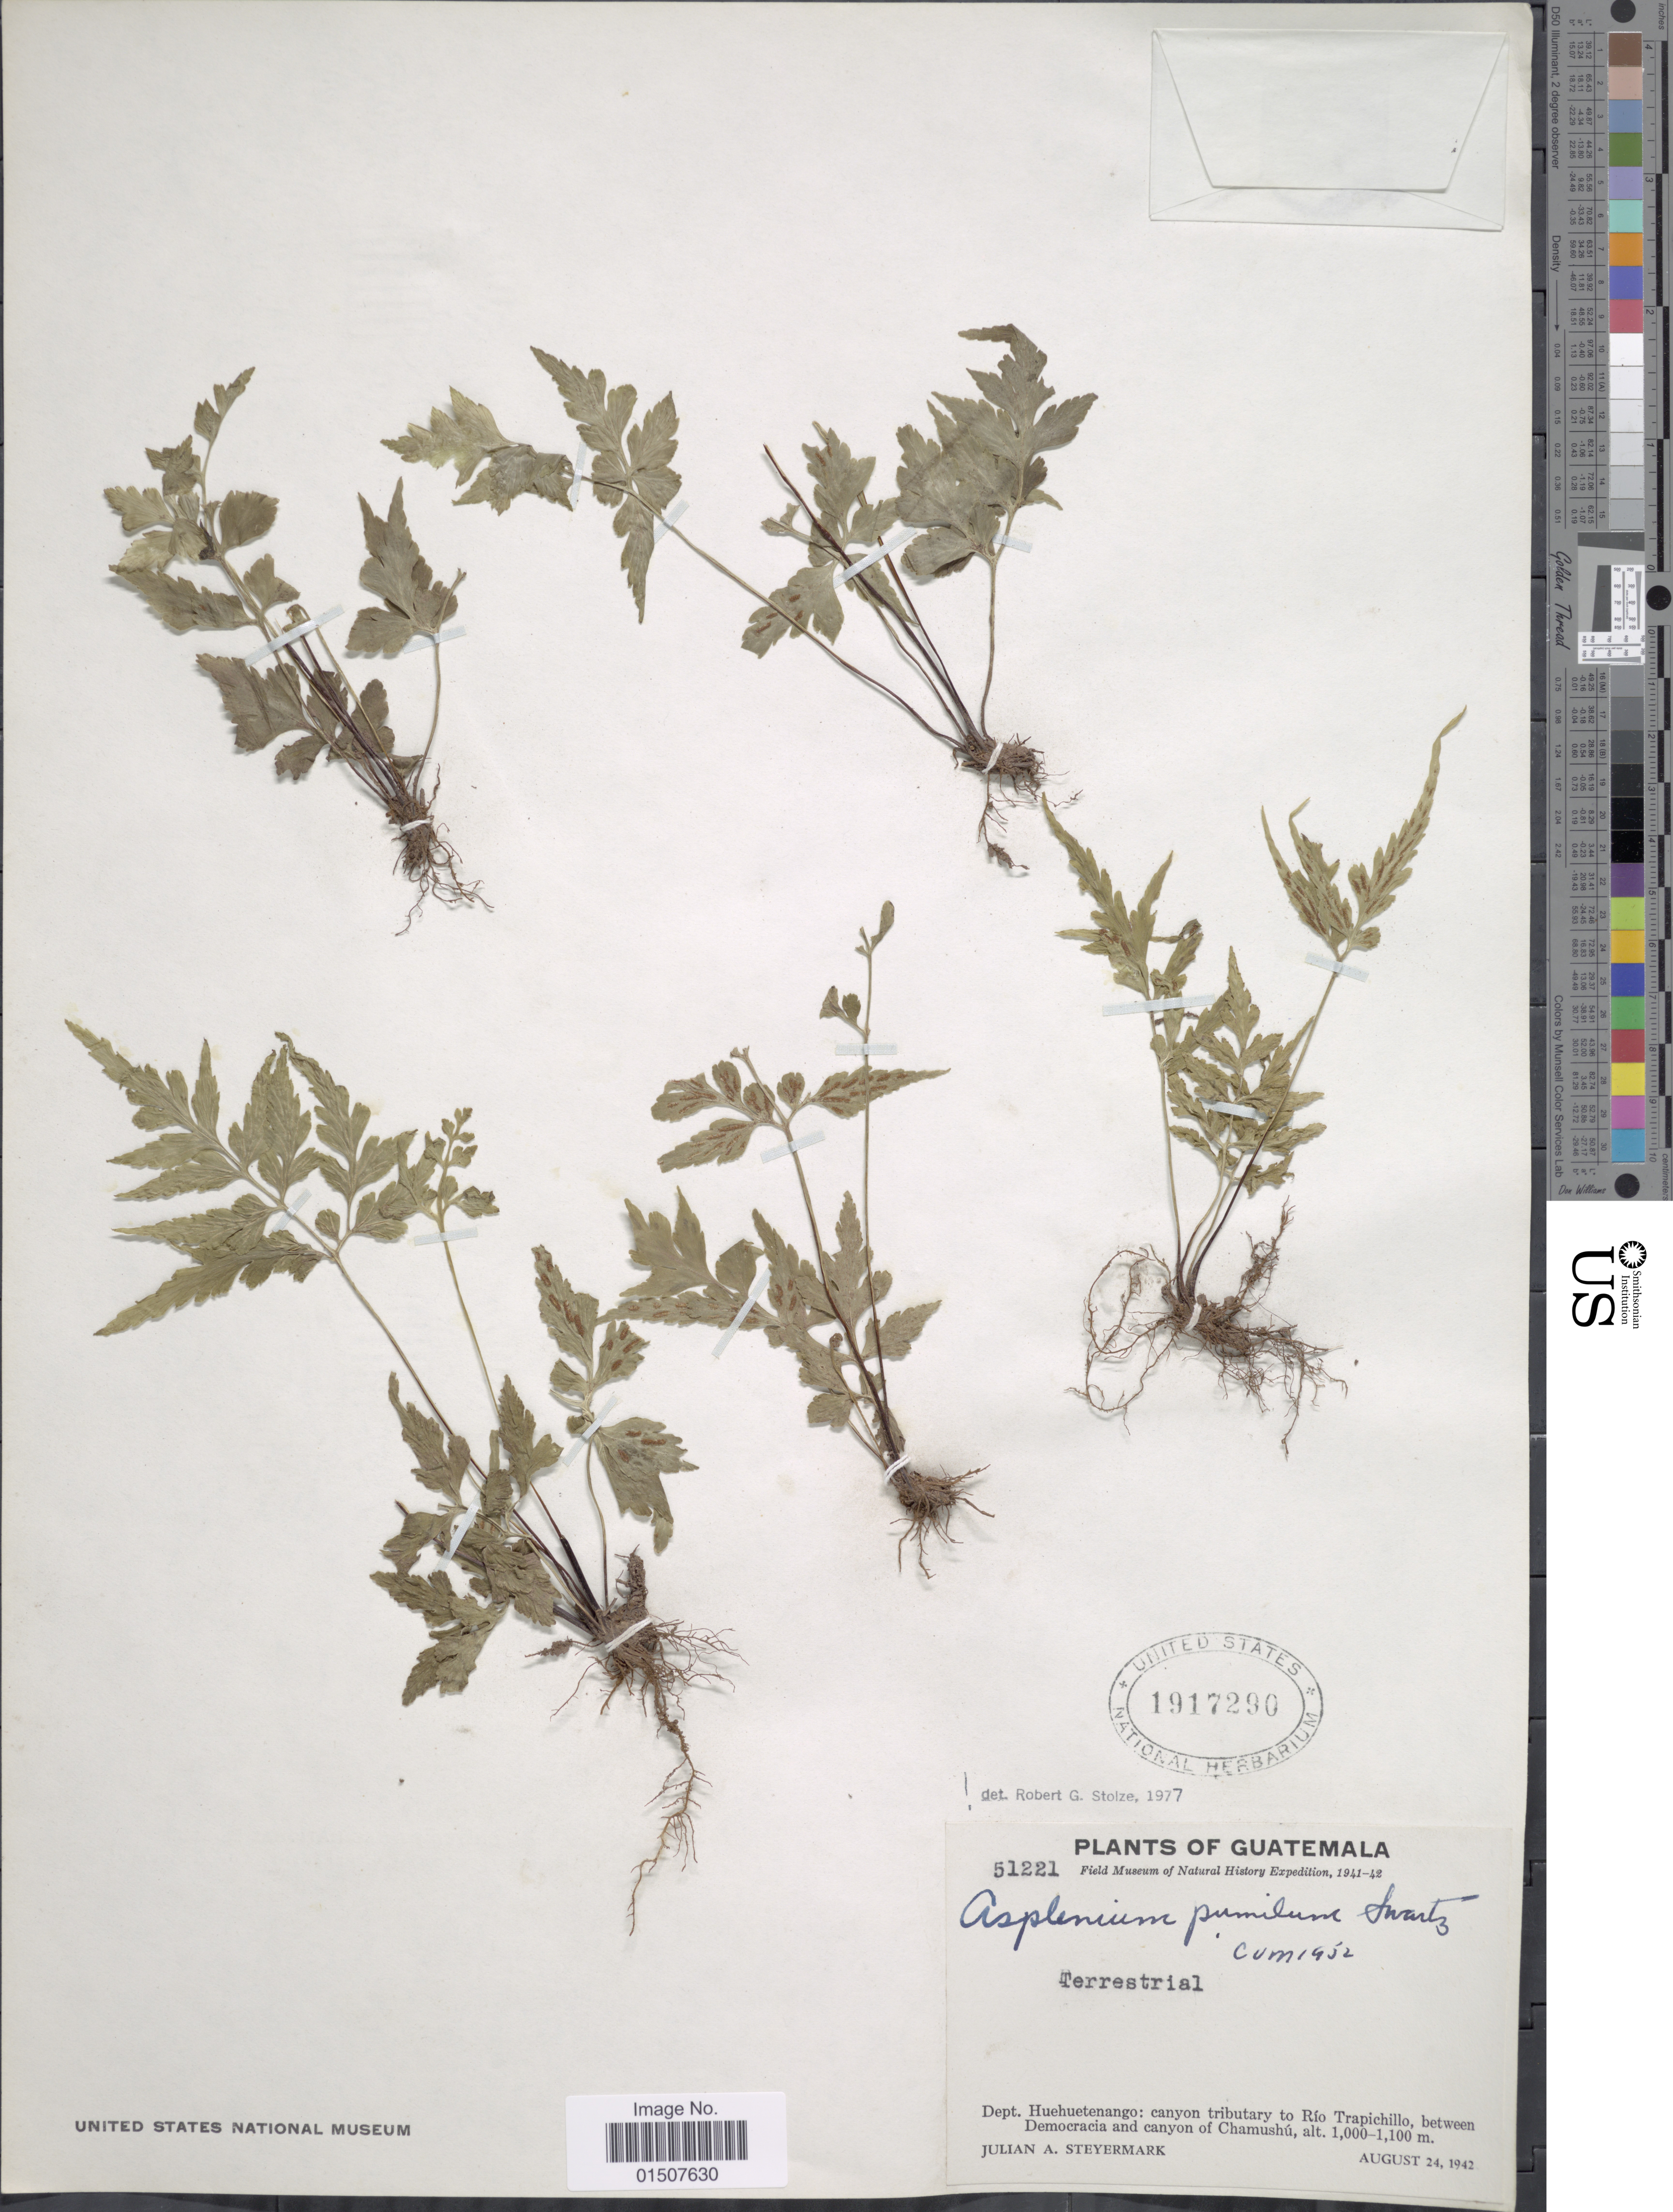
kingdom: Plantae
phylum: Tracheophyta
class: Polypodiopsida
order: Polypodiales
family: Aspleniaceae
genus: Asplenium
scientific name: Asplenium pumilum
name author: Sw.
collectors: J. Steyermark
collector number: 51221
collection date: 1942-08-24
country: Guatemala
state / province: Huehuetenango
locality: Dept. Huehuetenango: Canyon tributary to Rio Trapichillo, between Democracia and Canyon of Chamushu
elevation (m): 1000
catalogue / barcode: US 1917290